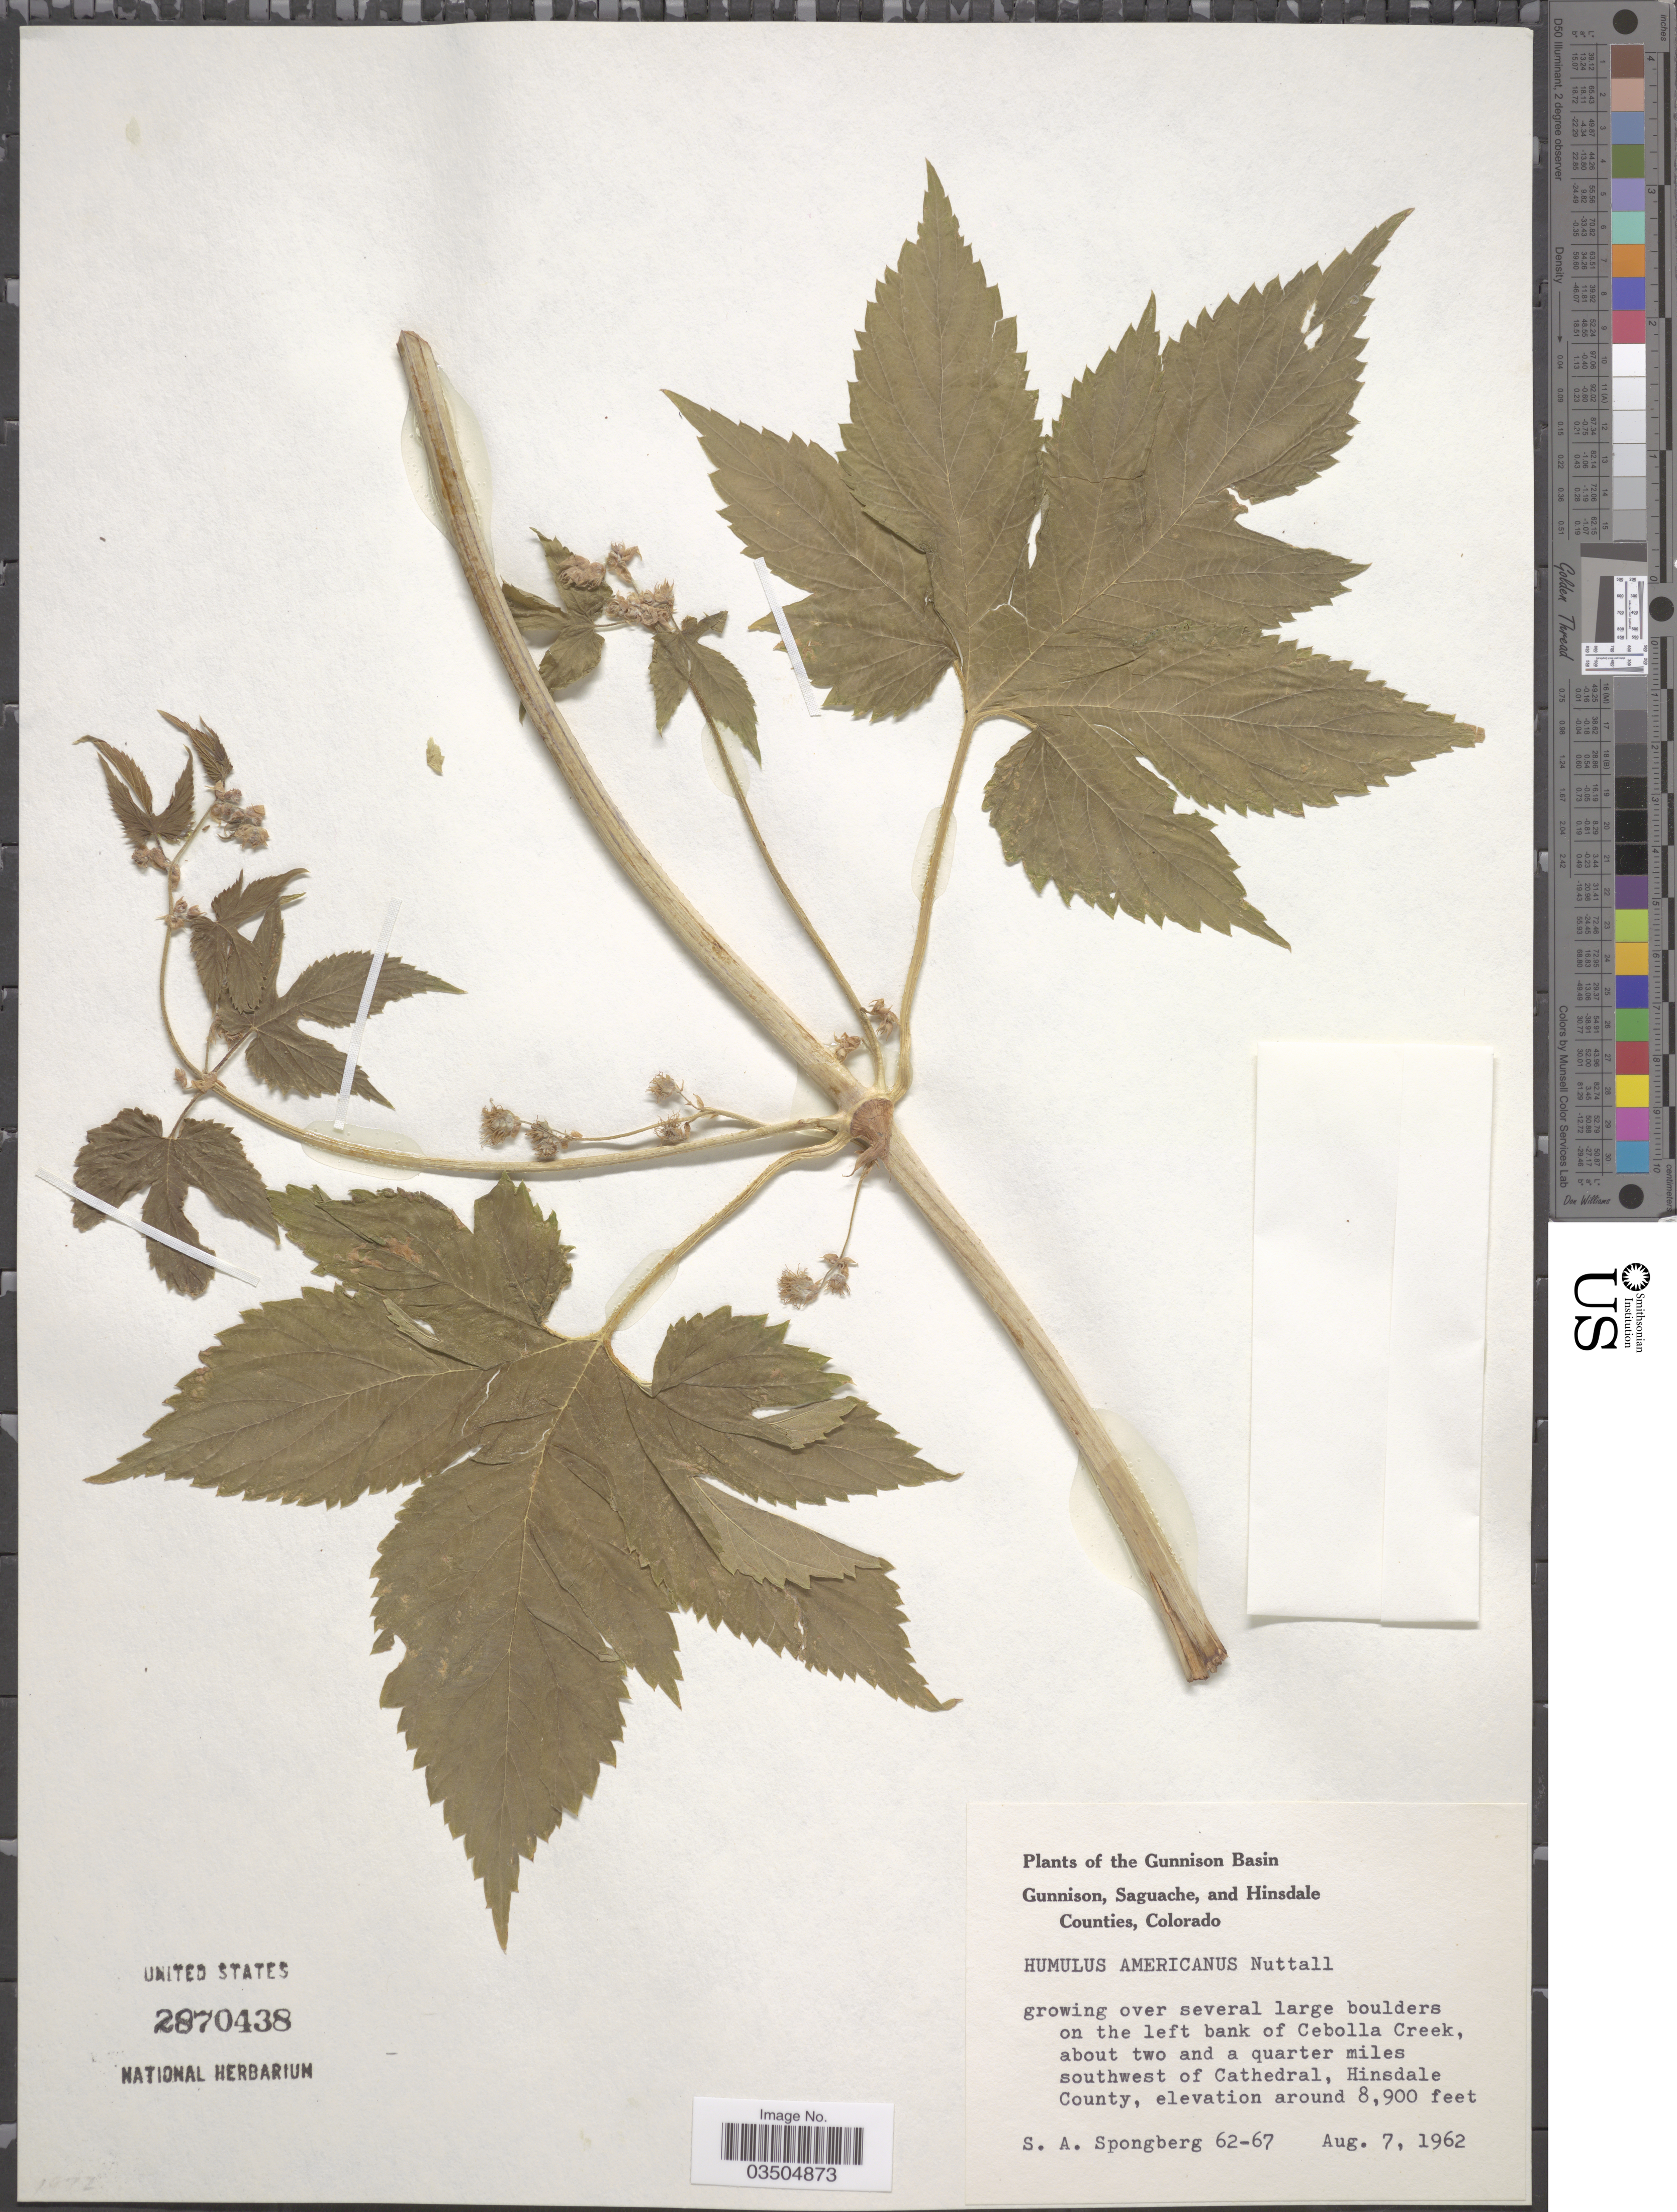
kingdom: Plantae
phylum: Tracheophyta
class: Magnoliopsida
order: Rosales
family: Cannabaceae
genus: Humulus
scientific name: Humulus lupulus var. neomexicanus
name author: A. Nelson & Cockerell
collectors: S. A.Spongberg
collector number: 62-67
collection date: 1962-08-07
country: United States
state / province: Colorado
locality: Gunnison Basin. On the left bank of Cebolla Creek, about two and a quarter miles southwest of Cathedral, Hinsdale County.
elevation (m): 2713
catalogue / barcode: US 2870438